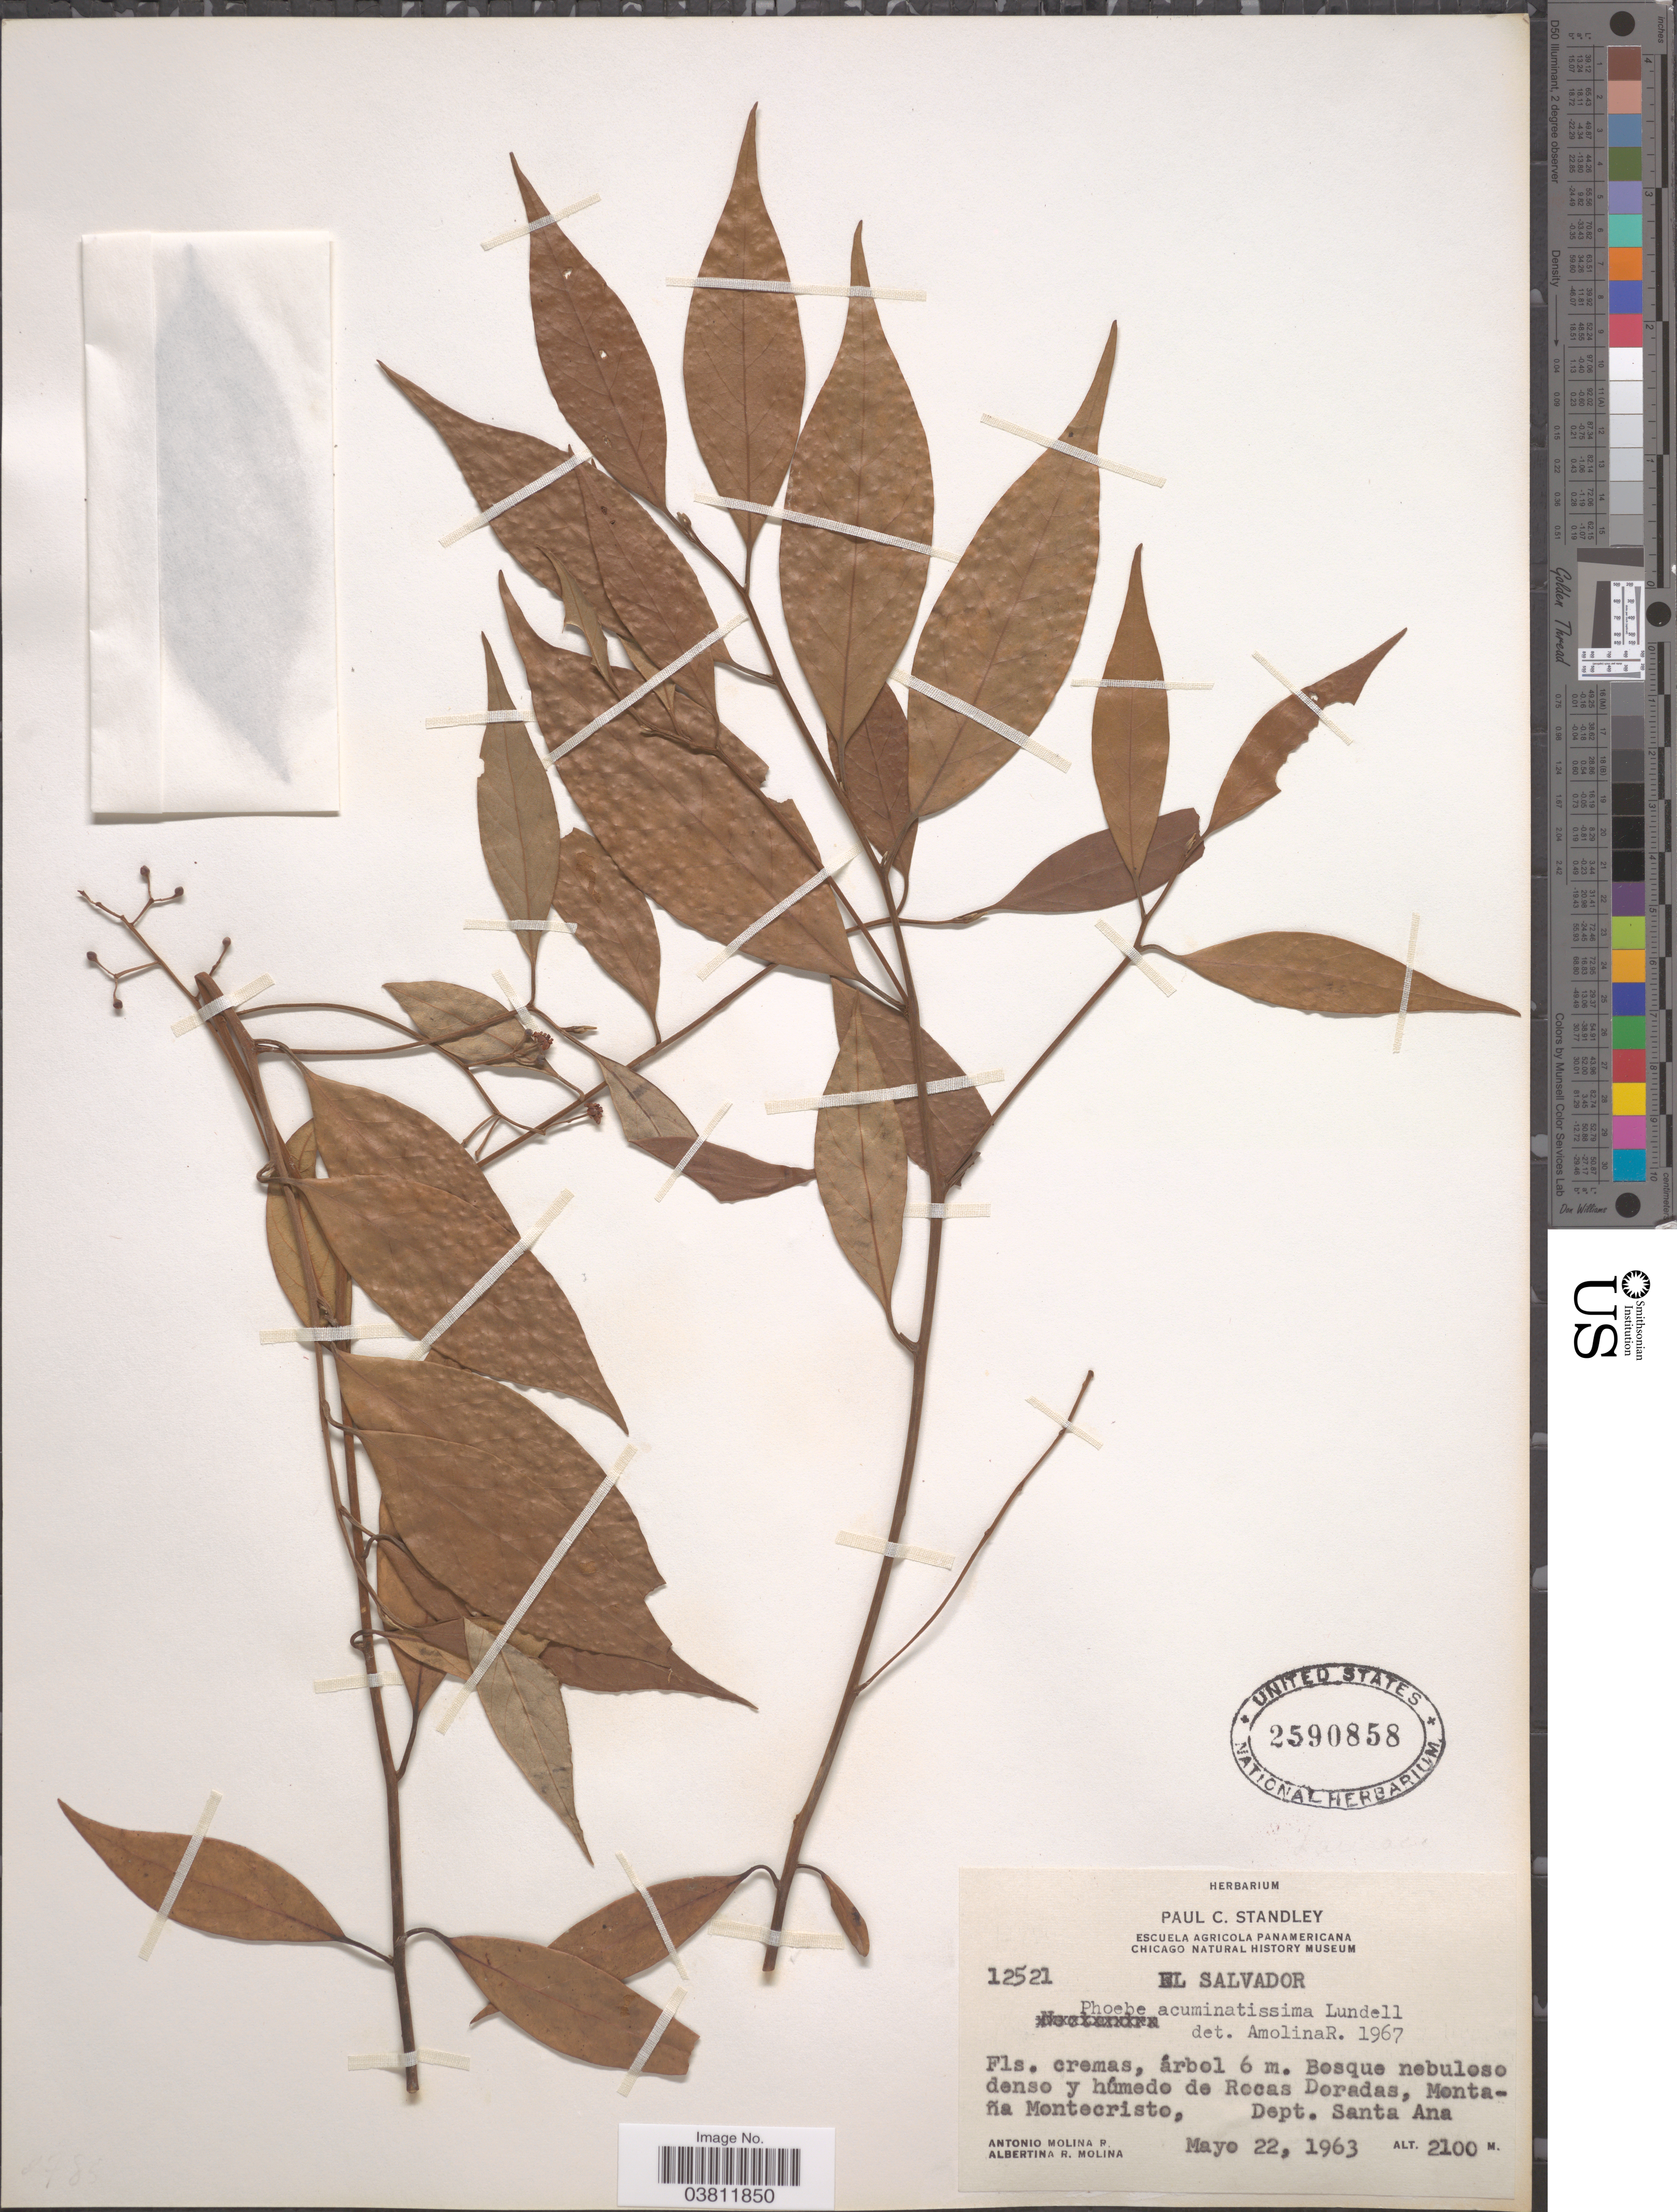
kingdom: Plantae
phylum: Tracheophyta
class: Magnoliopsida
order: Laurales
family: Lauraceae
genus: Phoebe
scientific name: Phoebe acuminatissima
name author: Lundell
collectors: A. Molina R. & A. R. Molina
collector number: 12521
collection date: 1963-05-22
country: El Salvador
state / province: Santa Ana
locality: Rocas Doradas, Montaña Montecristo, Dept. Santa Ana.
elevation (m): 2100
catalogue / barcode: US 2590858